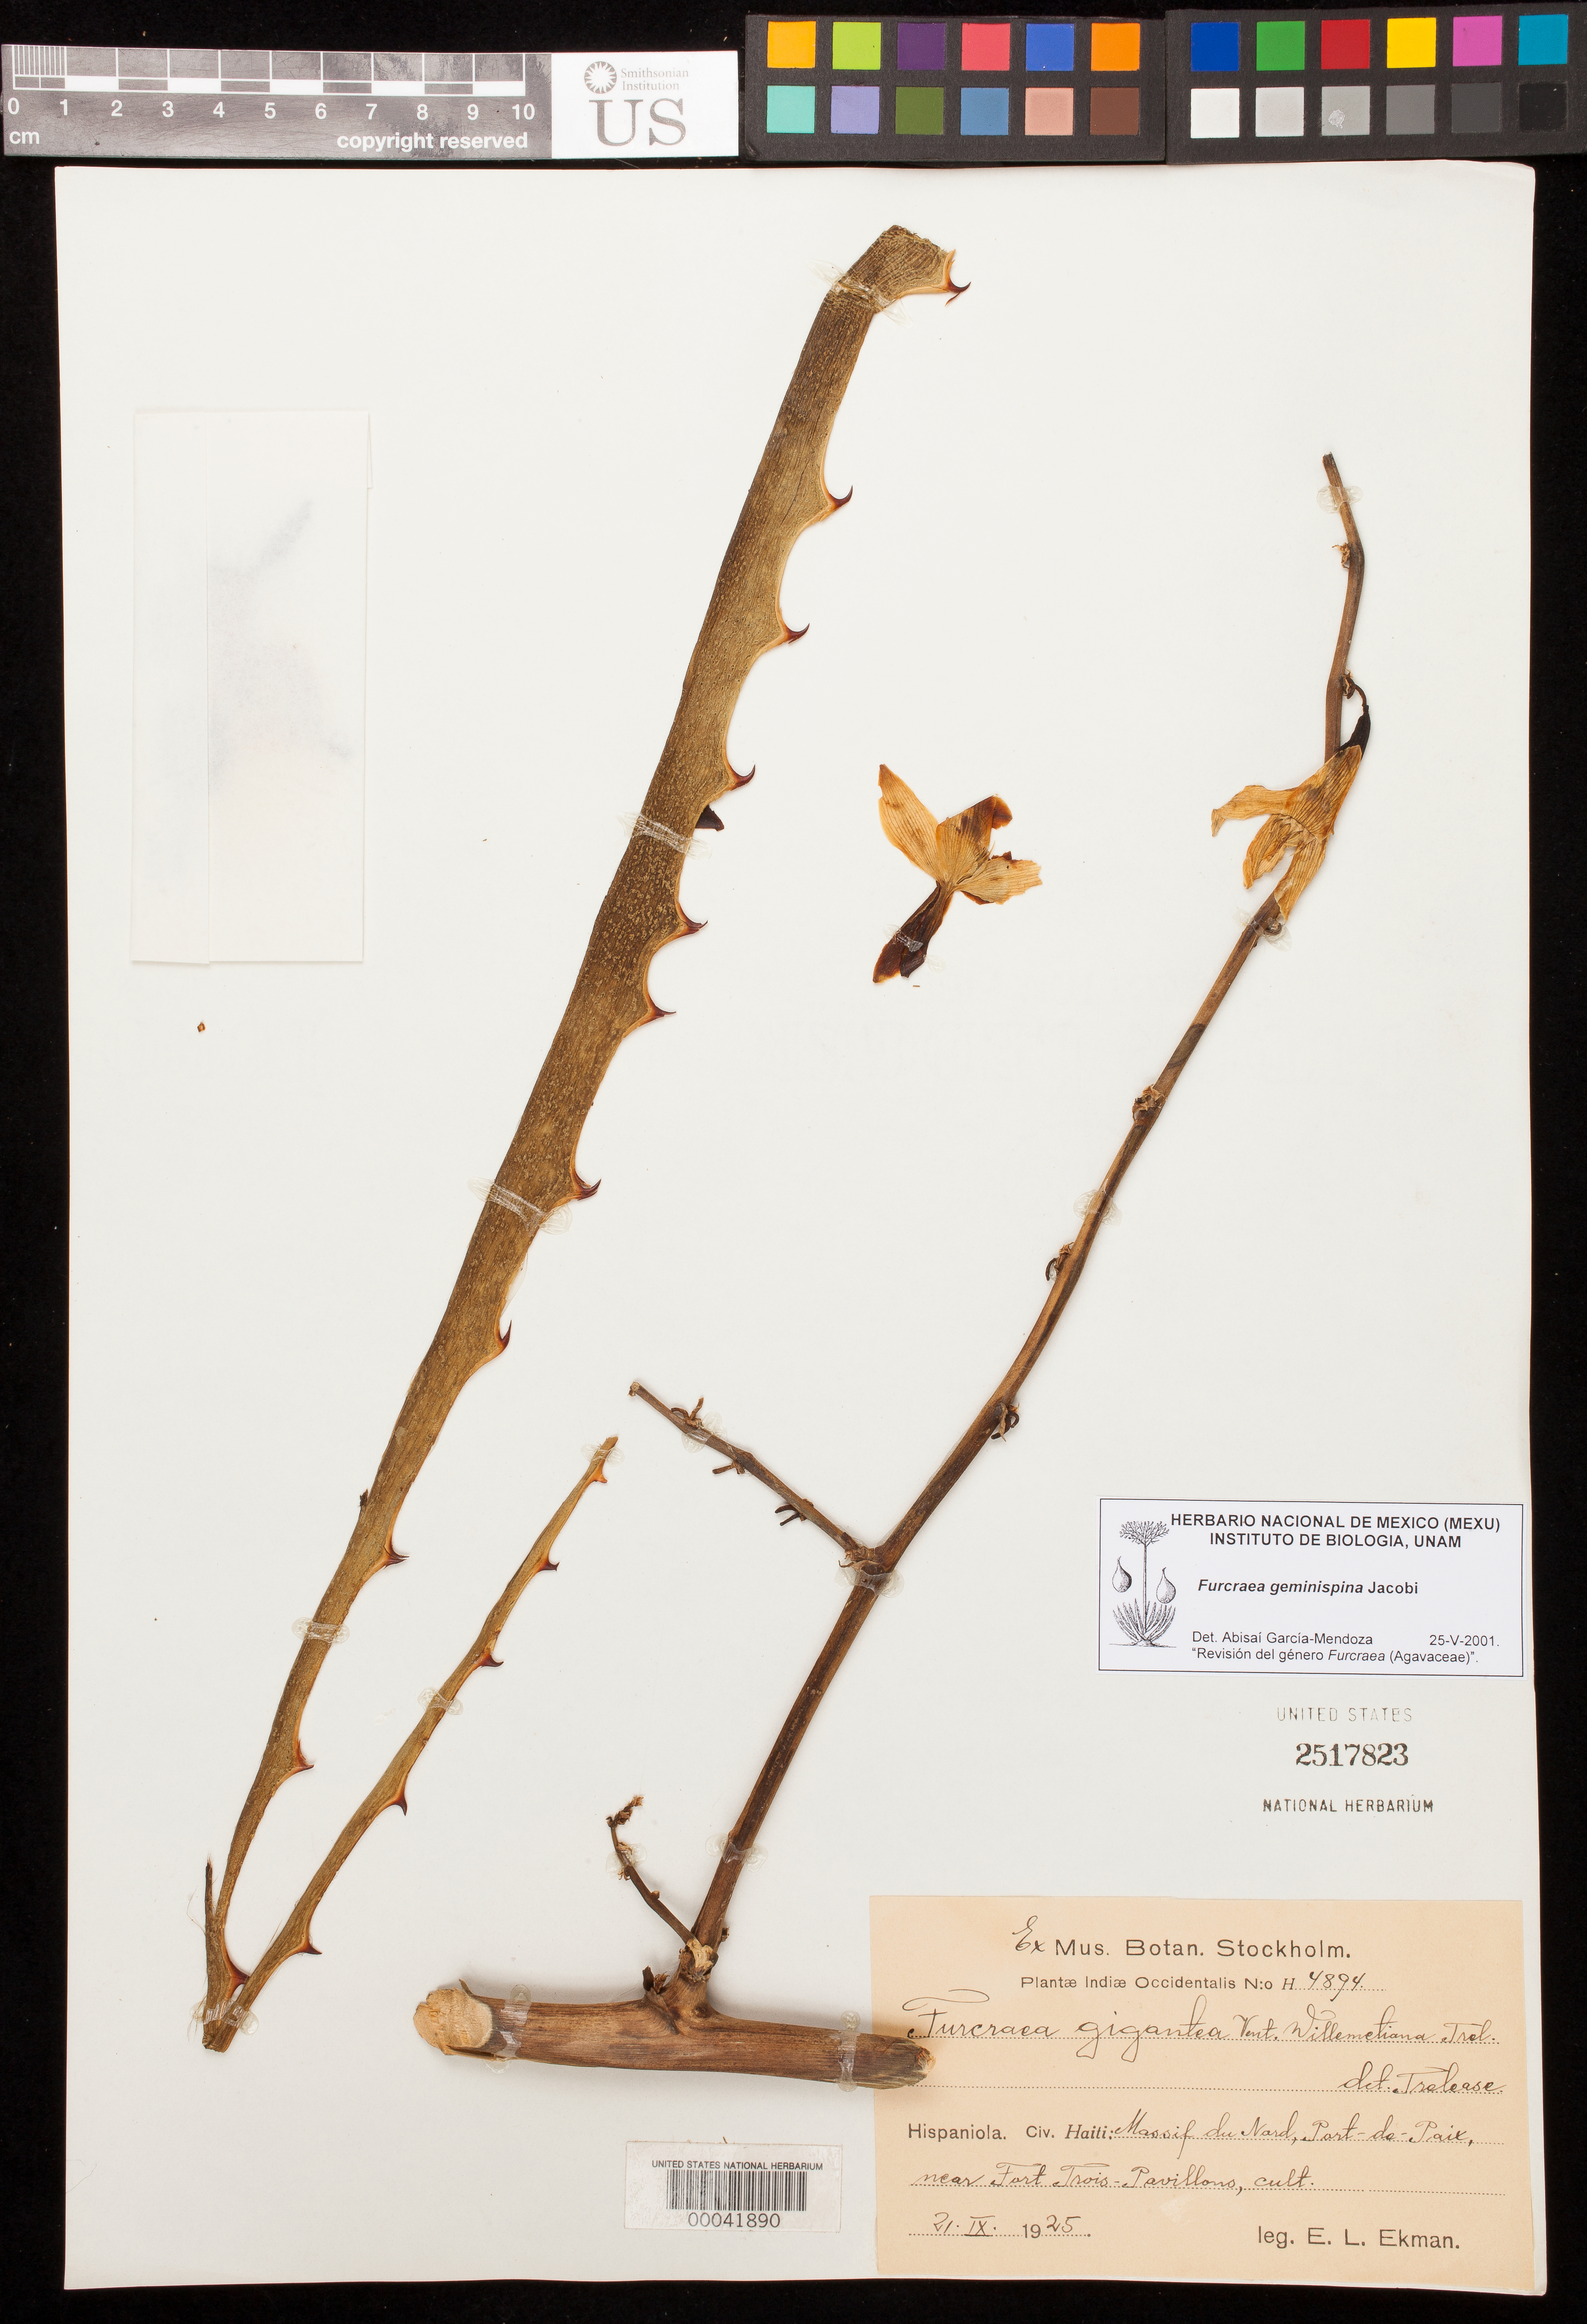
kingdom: Plantae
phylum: Tracheophyta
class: Liliopsida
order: Asparagales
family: Asparagaceae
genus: Furcraea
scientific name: Furcraea geminispina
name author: Jacobi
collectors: E. L. Ekman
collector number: H4894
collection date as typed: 21 Sep 1925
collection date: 1925-09-21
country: Haiti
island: Hispaniola Island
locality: Massif du Nord, Port de Paix, near Fort Trois-pavillons.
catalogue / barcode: US 2517823